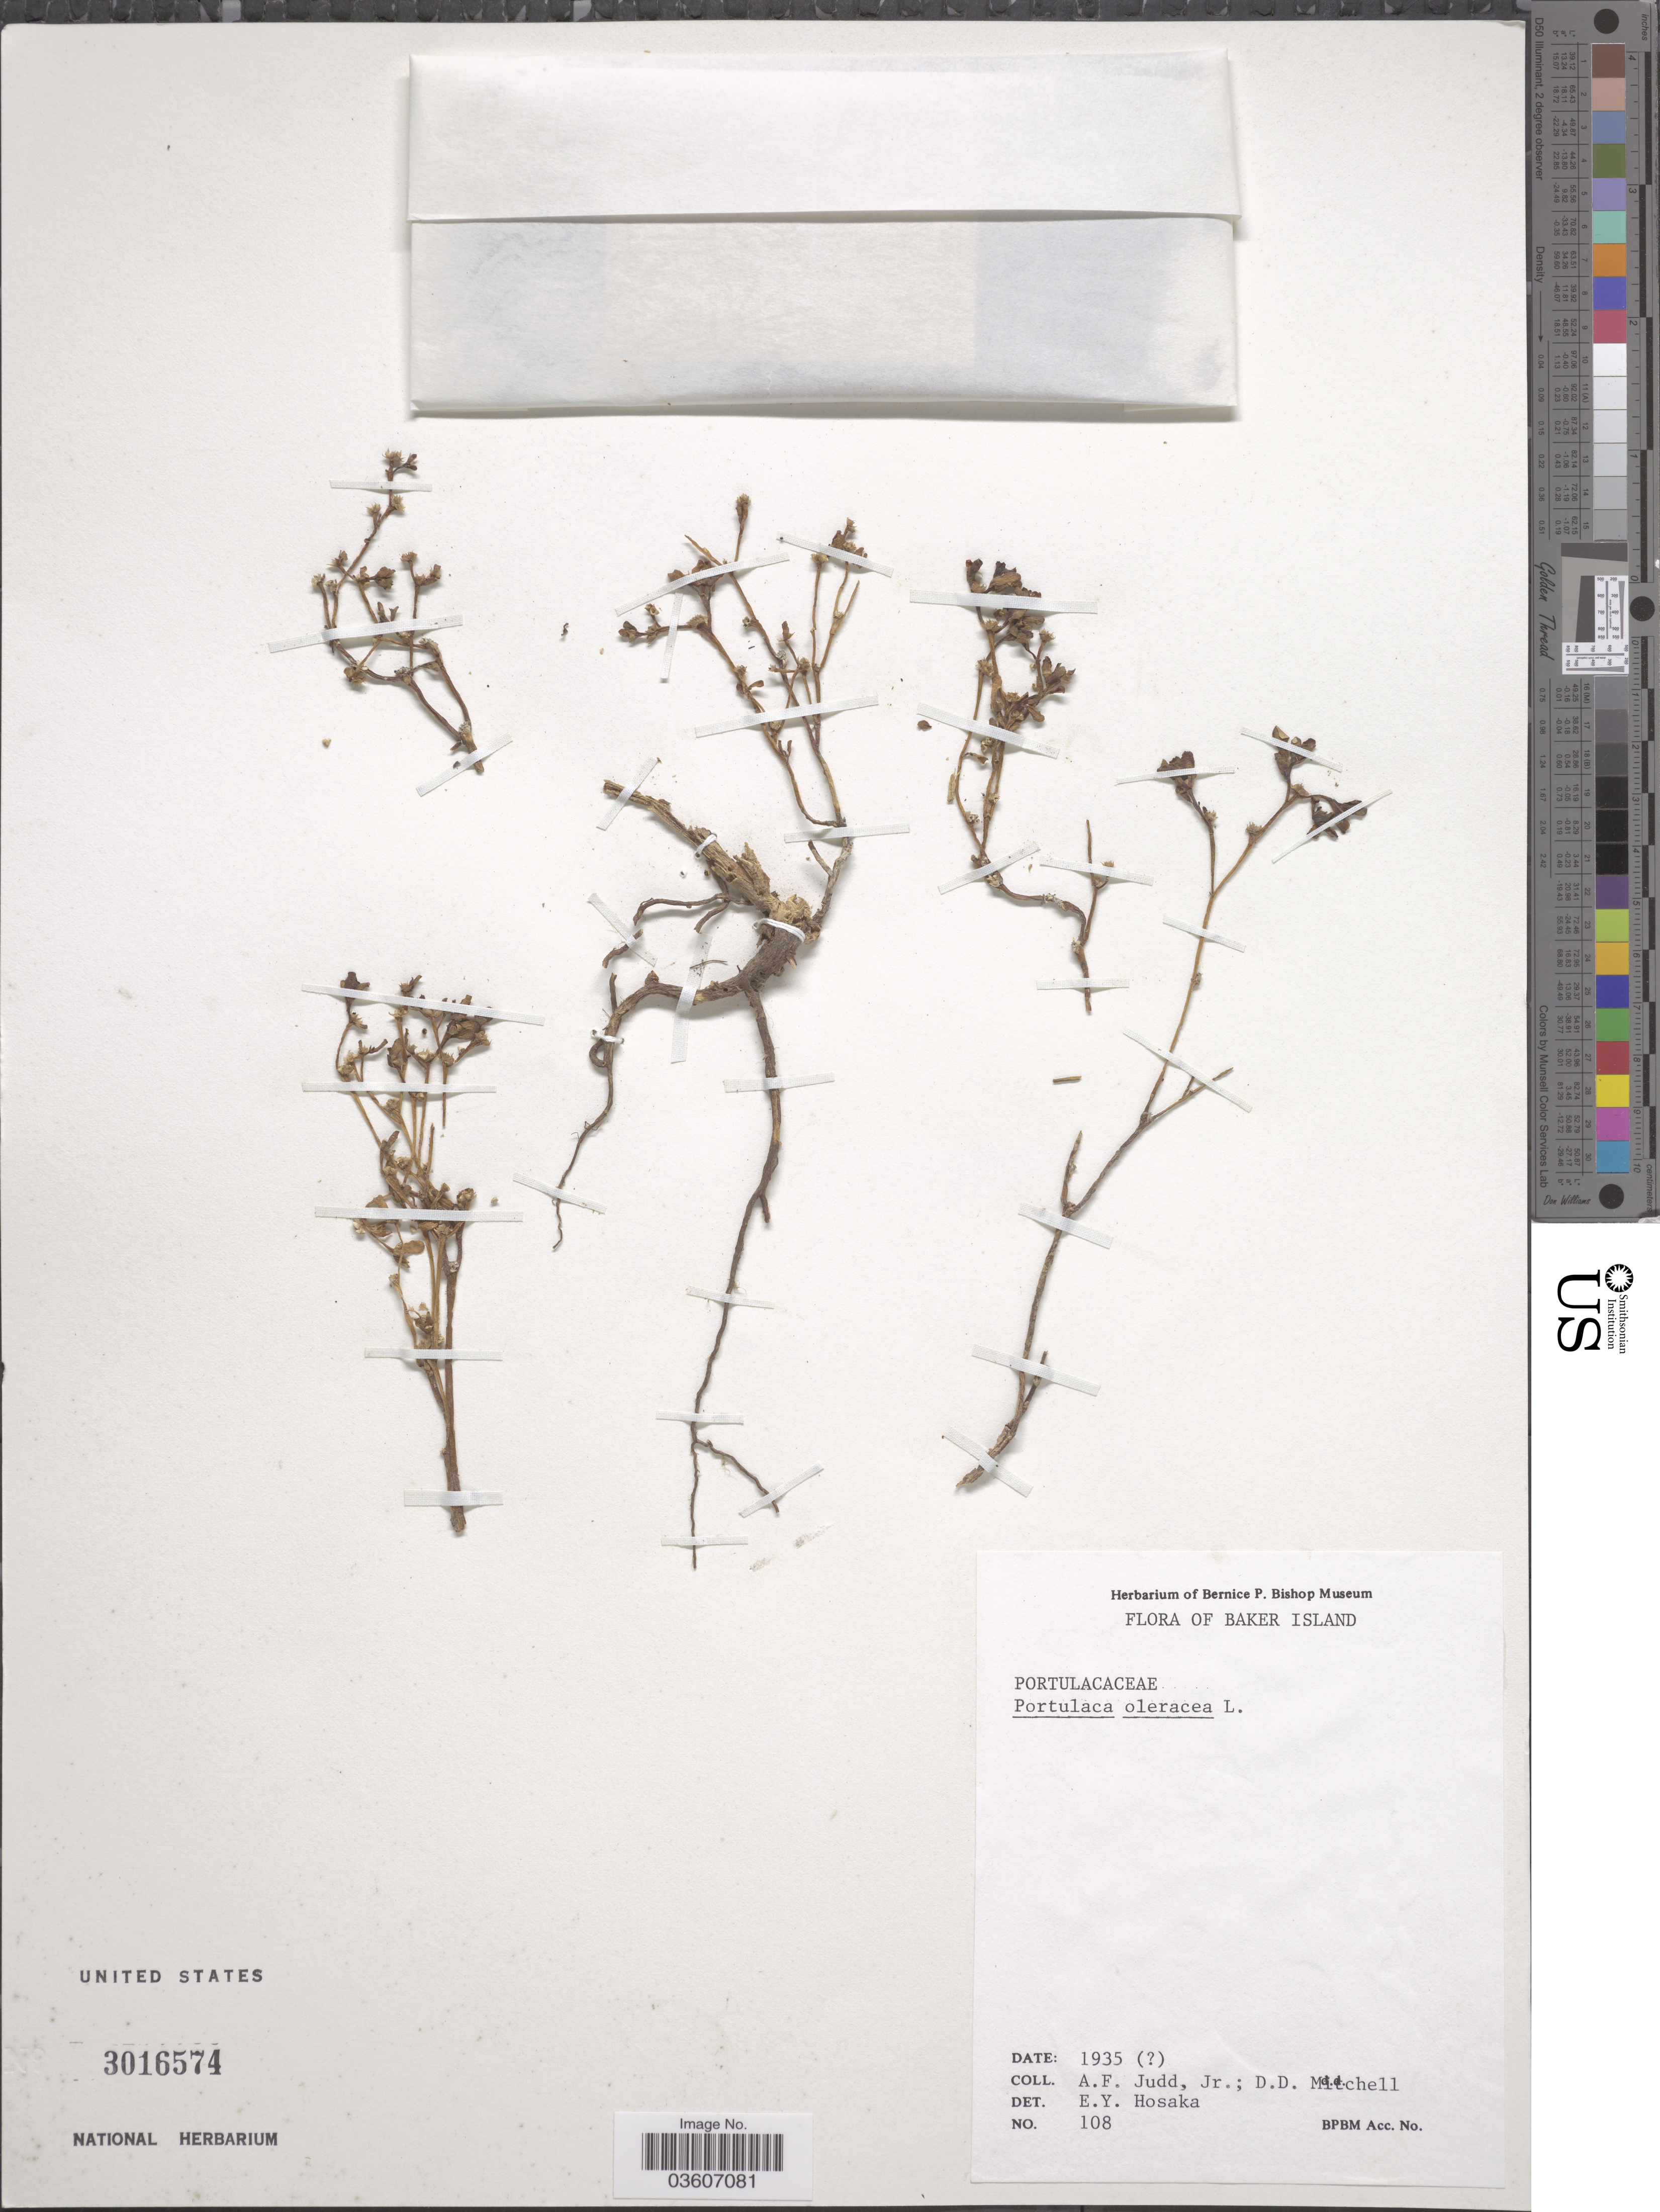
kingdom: Plantae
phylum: Tracheophyta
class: Magnoliopsida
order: Caryophyllales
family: Portulacaceae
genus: Portulaca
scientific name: Portulaca oleracea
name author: L.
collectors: A. Judd & D. D. Mitchell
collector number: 108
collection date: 1935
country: U.S. Administered Pacific Islands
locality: Baker Island.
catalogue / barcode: US 3016574